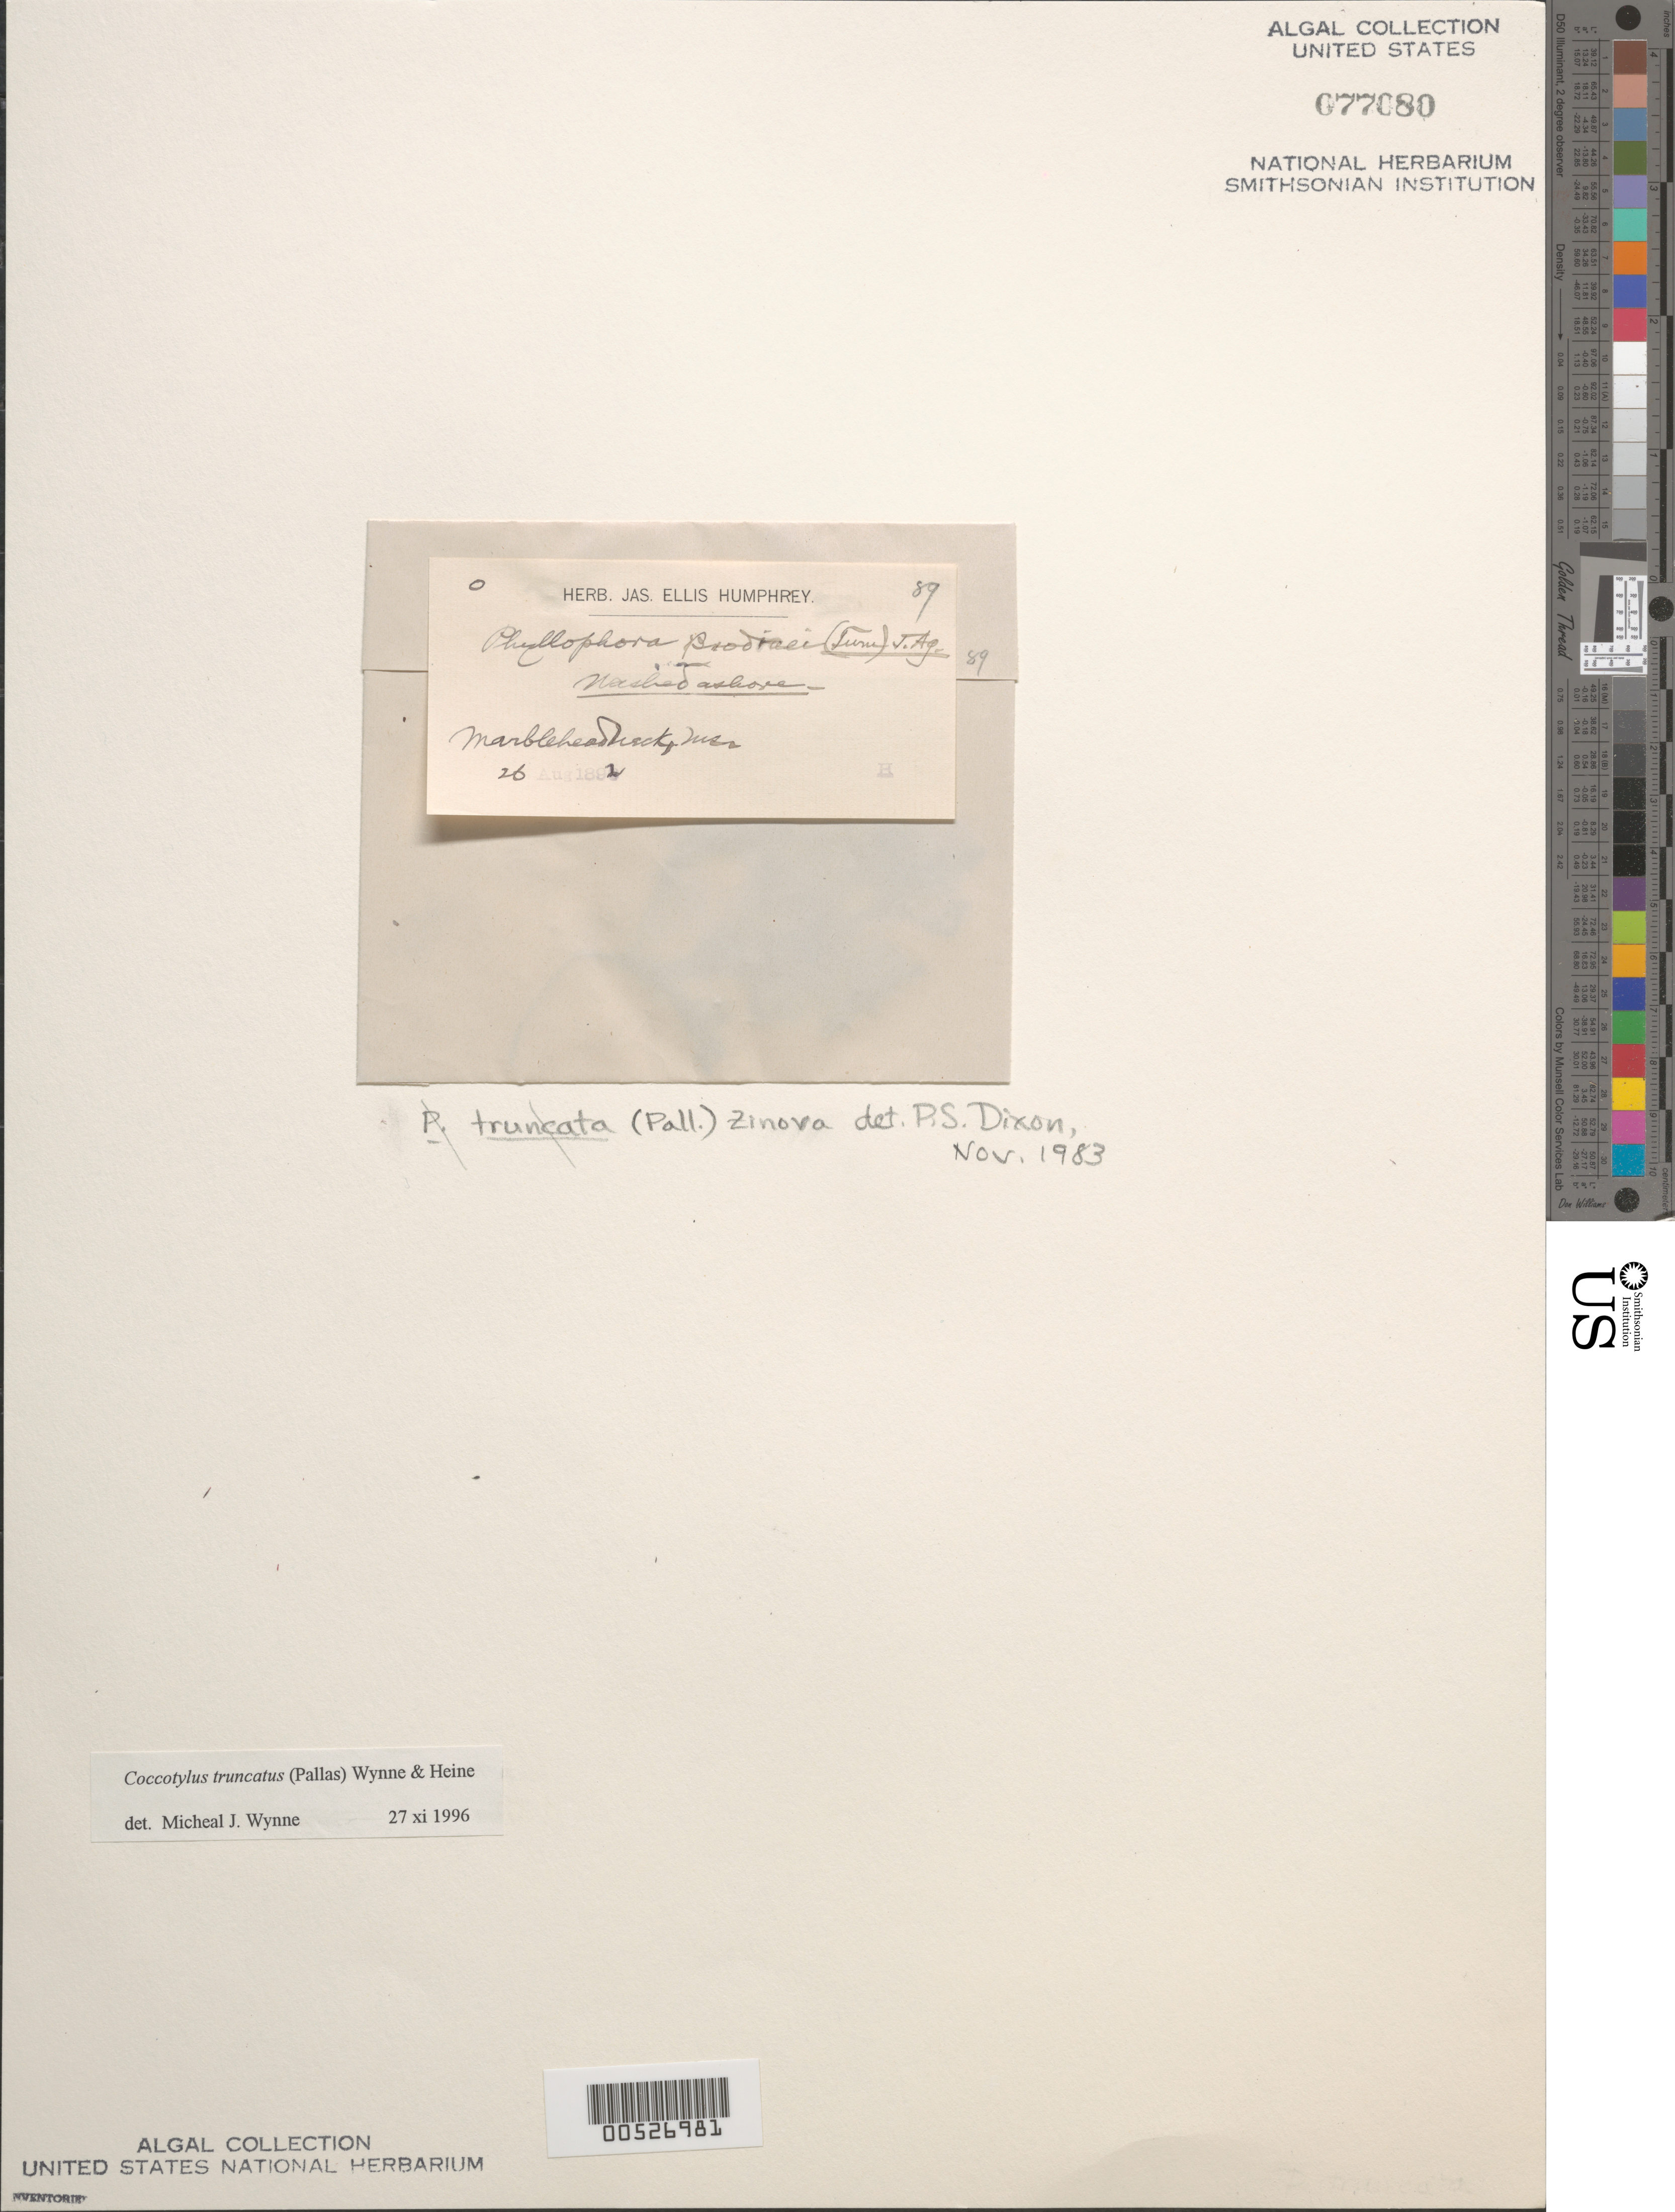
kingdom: Plantae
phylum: Rhodophyta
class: Florideophyceae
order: Gigartinales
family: Phyllophoraceae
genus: Coccotylus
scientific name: Coccotylus truncatus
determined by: Wynne, M. J.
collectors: J. Humphrey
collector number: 89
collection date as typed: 26 Aug 1892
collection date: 1892-08-26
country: United States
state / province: Massachusetts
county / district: Essex County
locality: Marblehead Neck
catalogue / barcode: US 77080